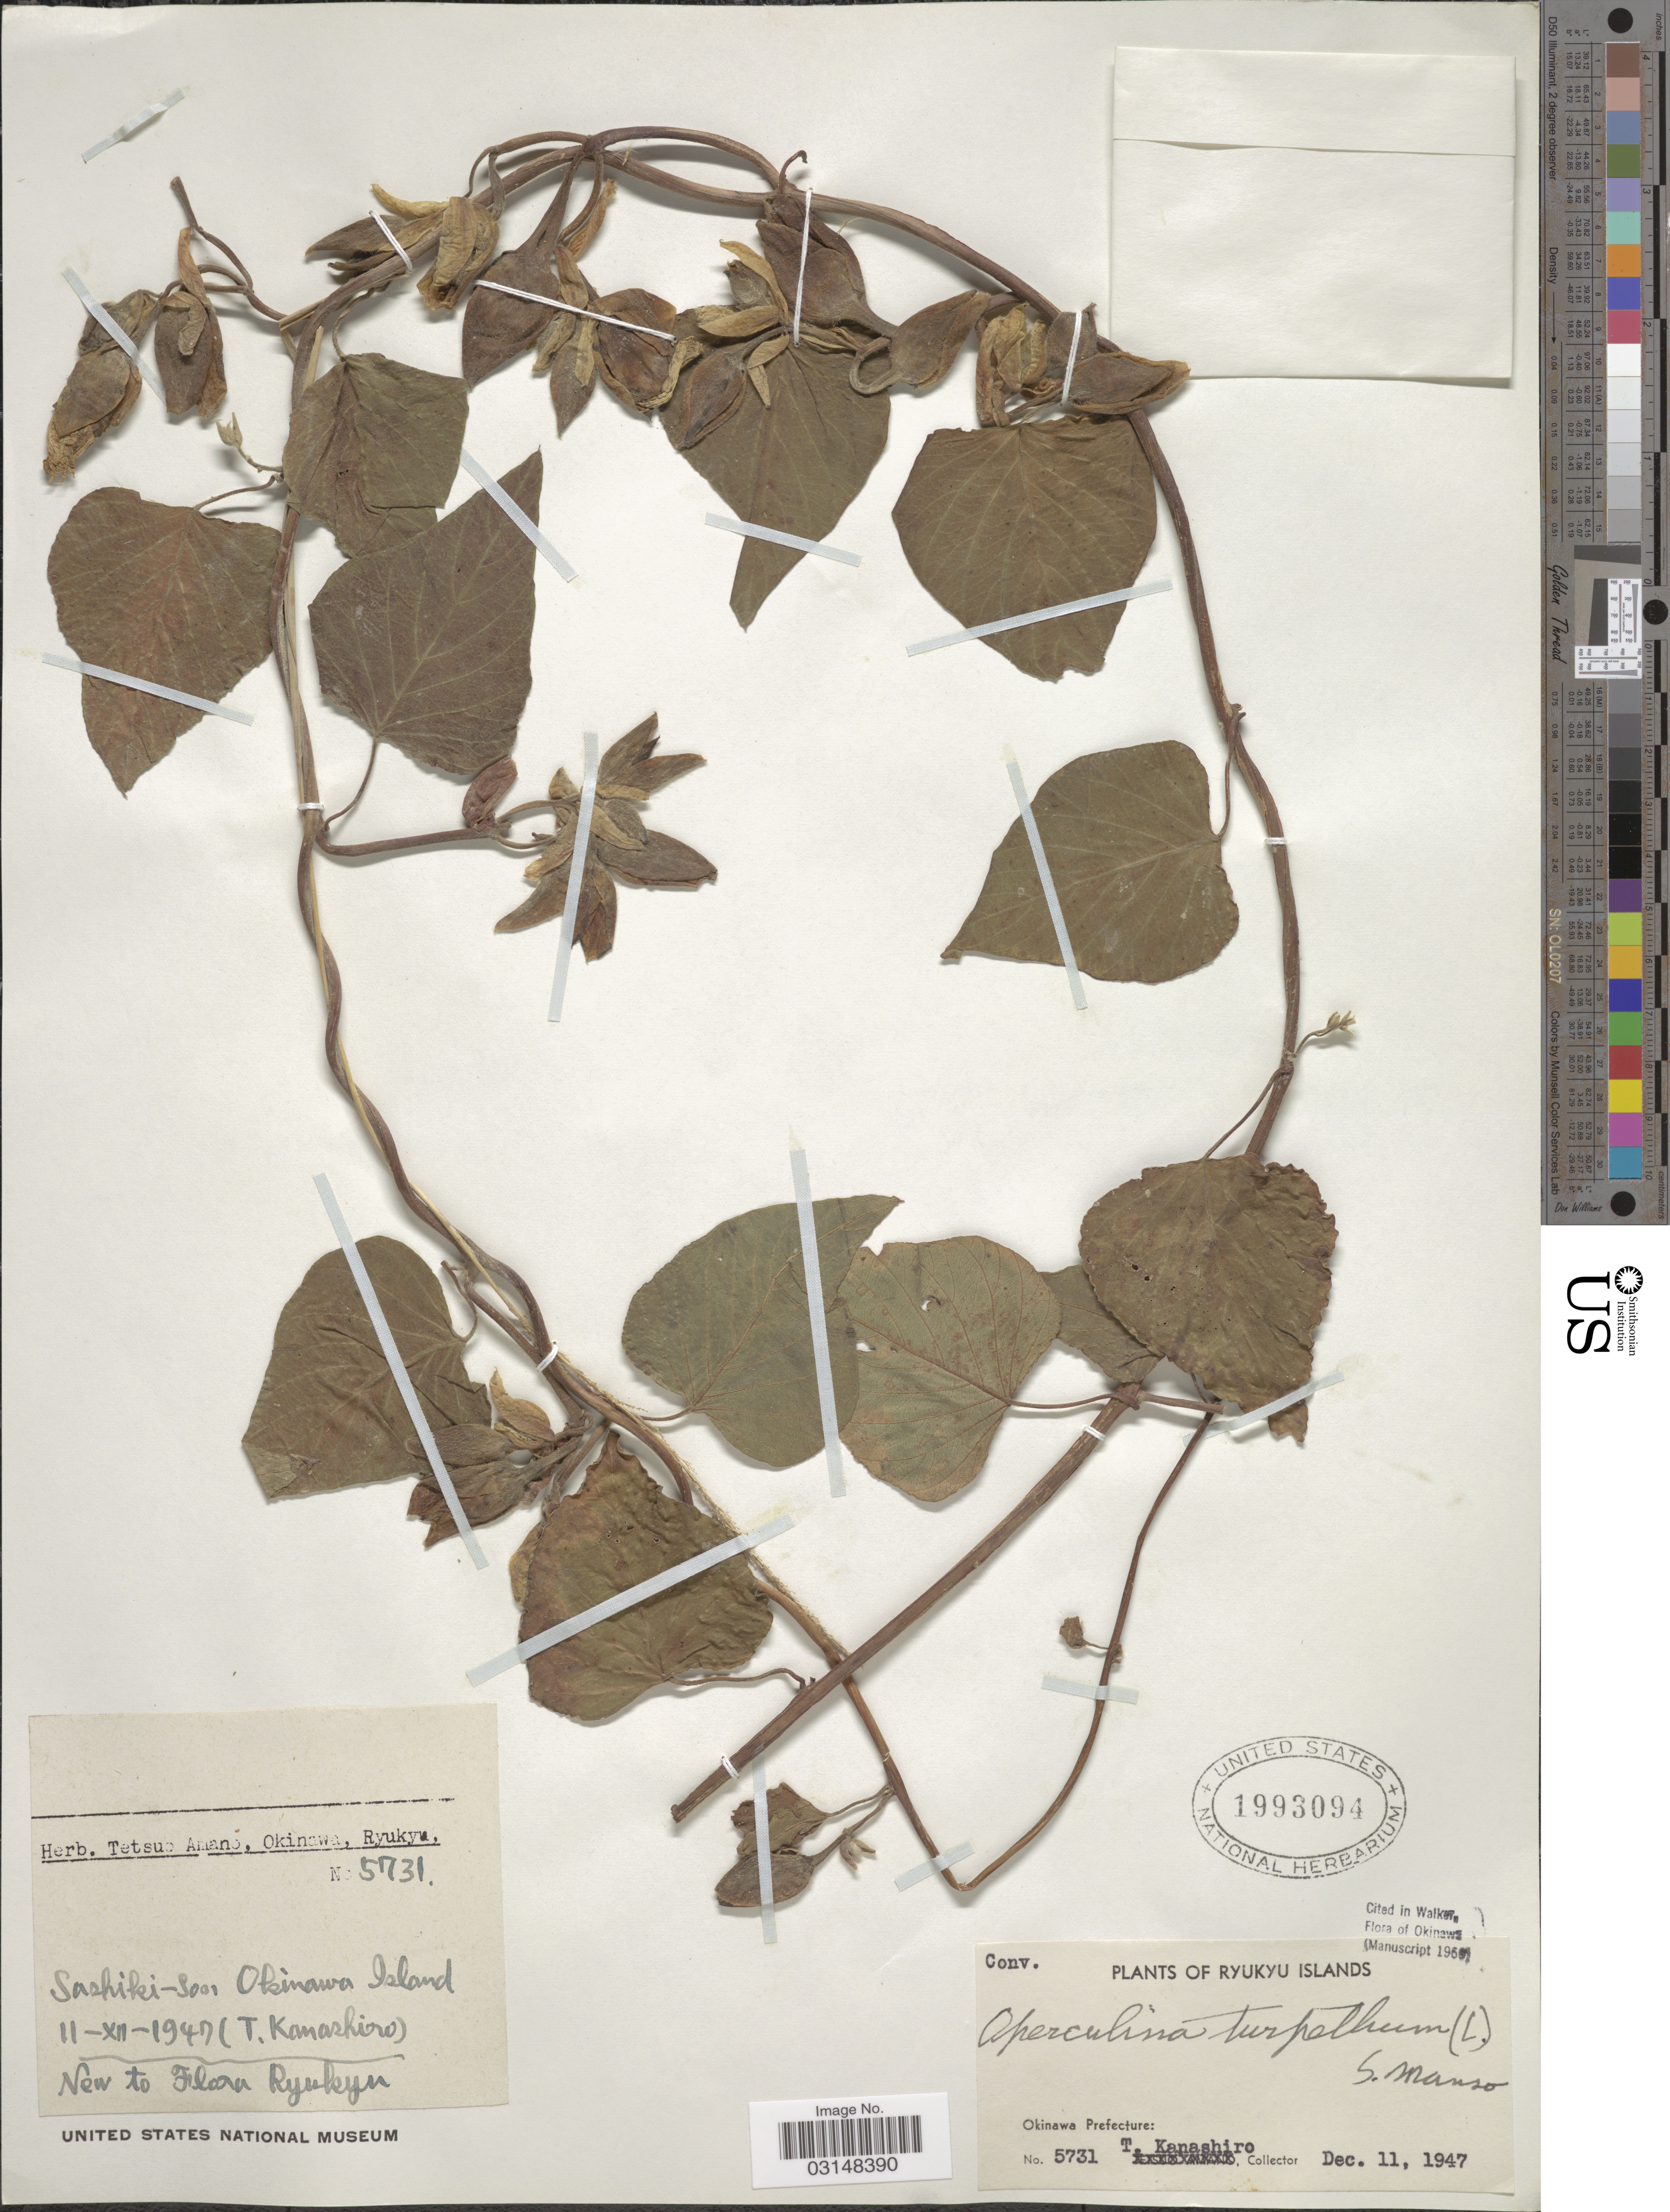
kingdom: Plantae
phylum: Tracheophyta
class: Magnoliopsida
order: Solanales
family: Convolvulaceae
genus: Operculina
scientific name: Operculina turpethum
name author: (L.) Silva Manso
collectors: T. Kanashiro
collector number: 5731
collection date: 1947-12-11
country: Japan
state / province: Okinawa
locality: Ryukyu Islands, Okinawa Prefecture, Sashiki-son, Okinawa Island.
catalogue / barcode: US 1993094